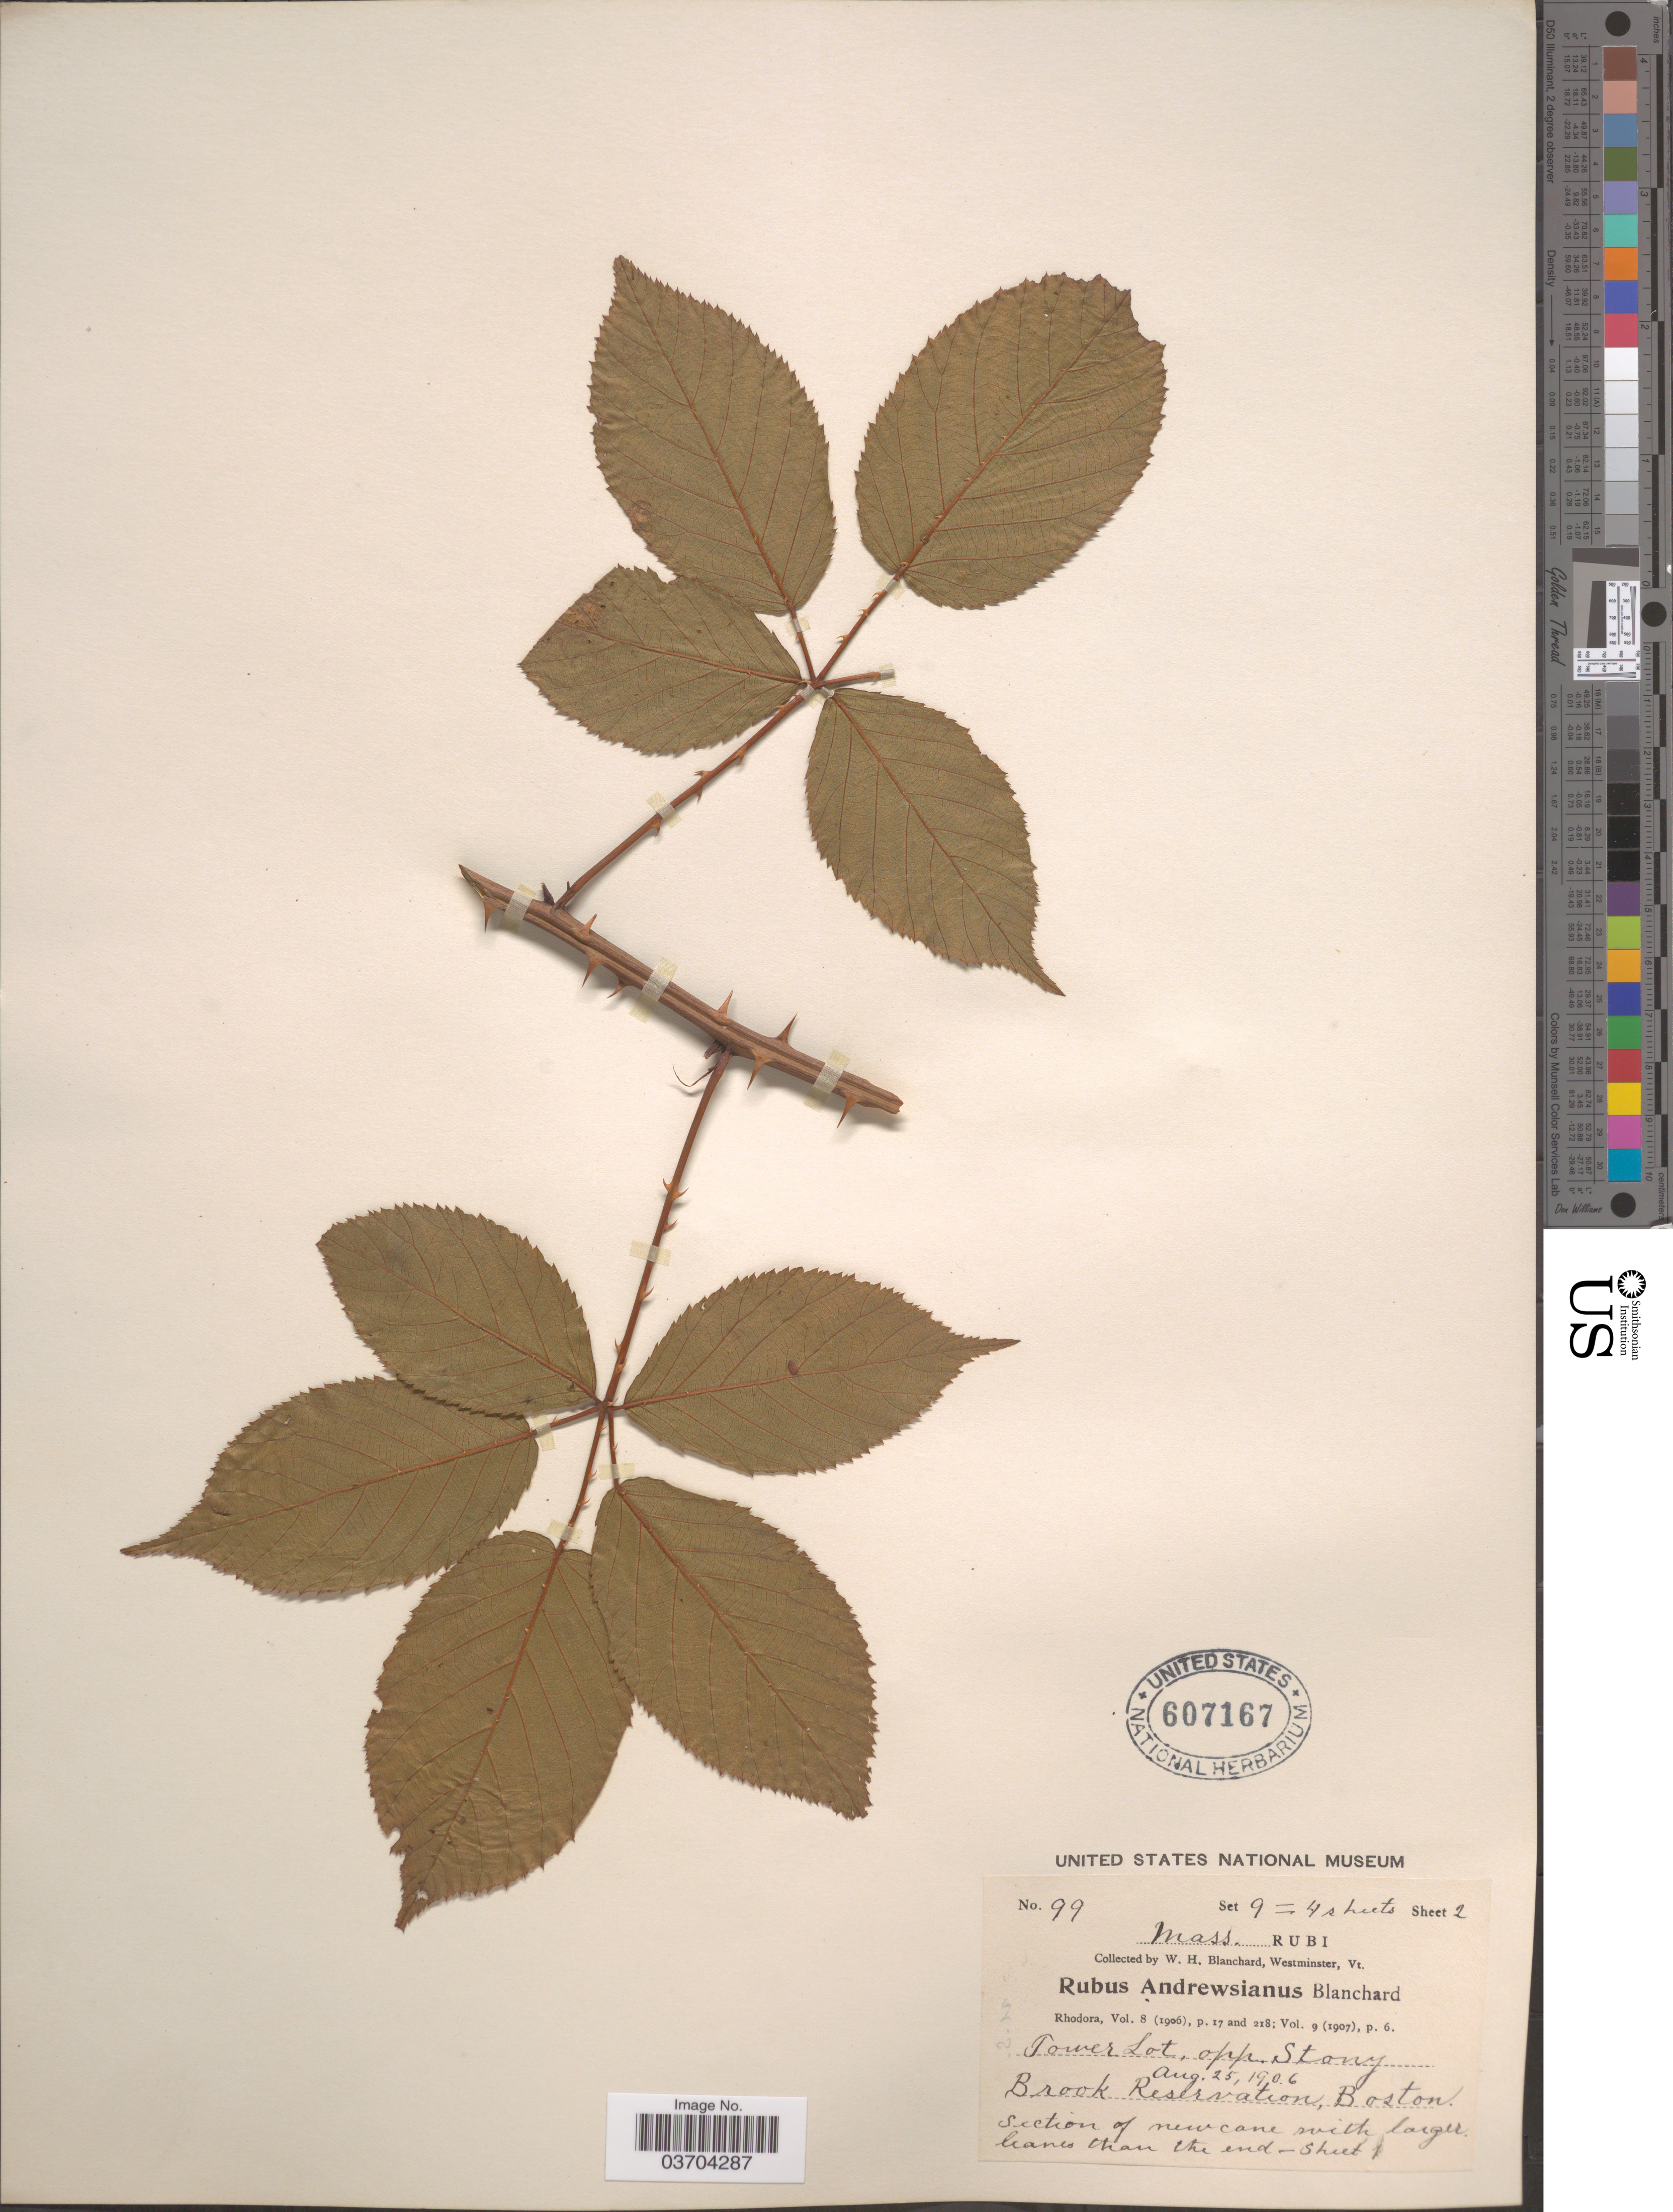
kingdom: Plantae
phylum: Tracheophyta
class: Magnoliopsida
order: Rosales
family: Rosaceae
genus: Rubus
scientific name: Rubus argutus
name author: Link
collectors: W. H. Blanchard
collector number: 99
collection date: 1906-08-25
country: United States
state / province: Massachusetts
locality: Tower Lot, opp. Stony Brook Reservation. Boston.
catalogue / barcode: US 607167